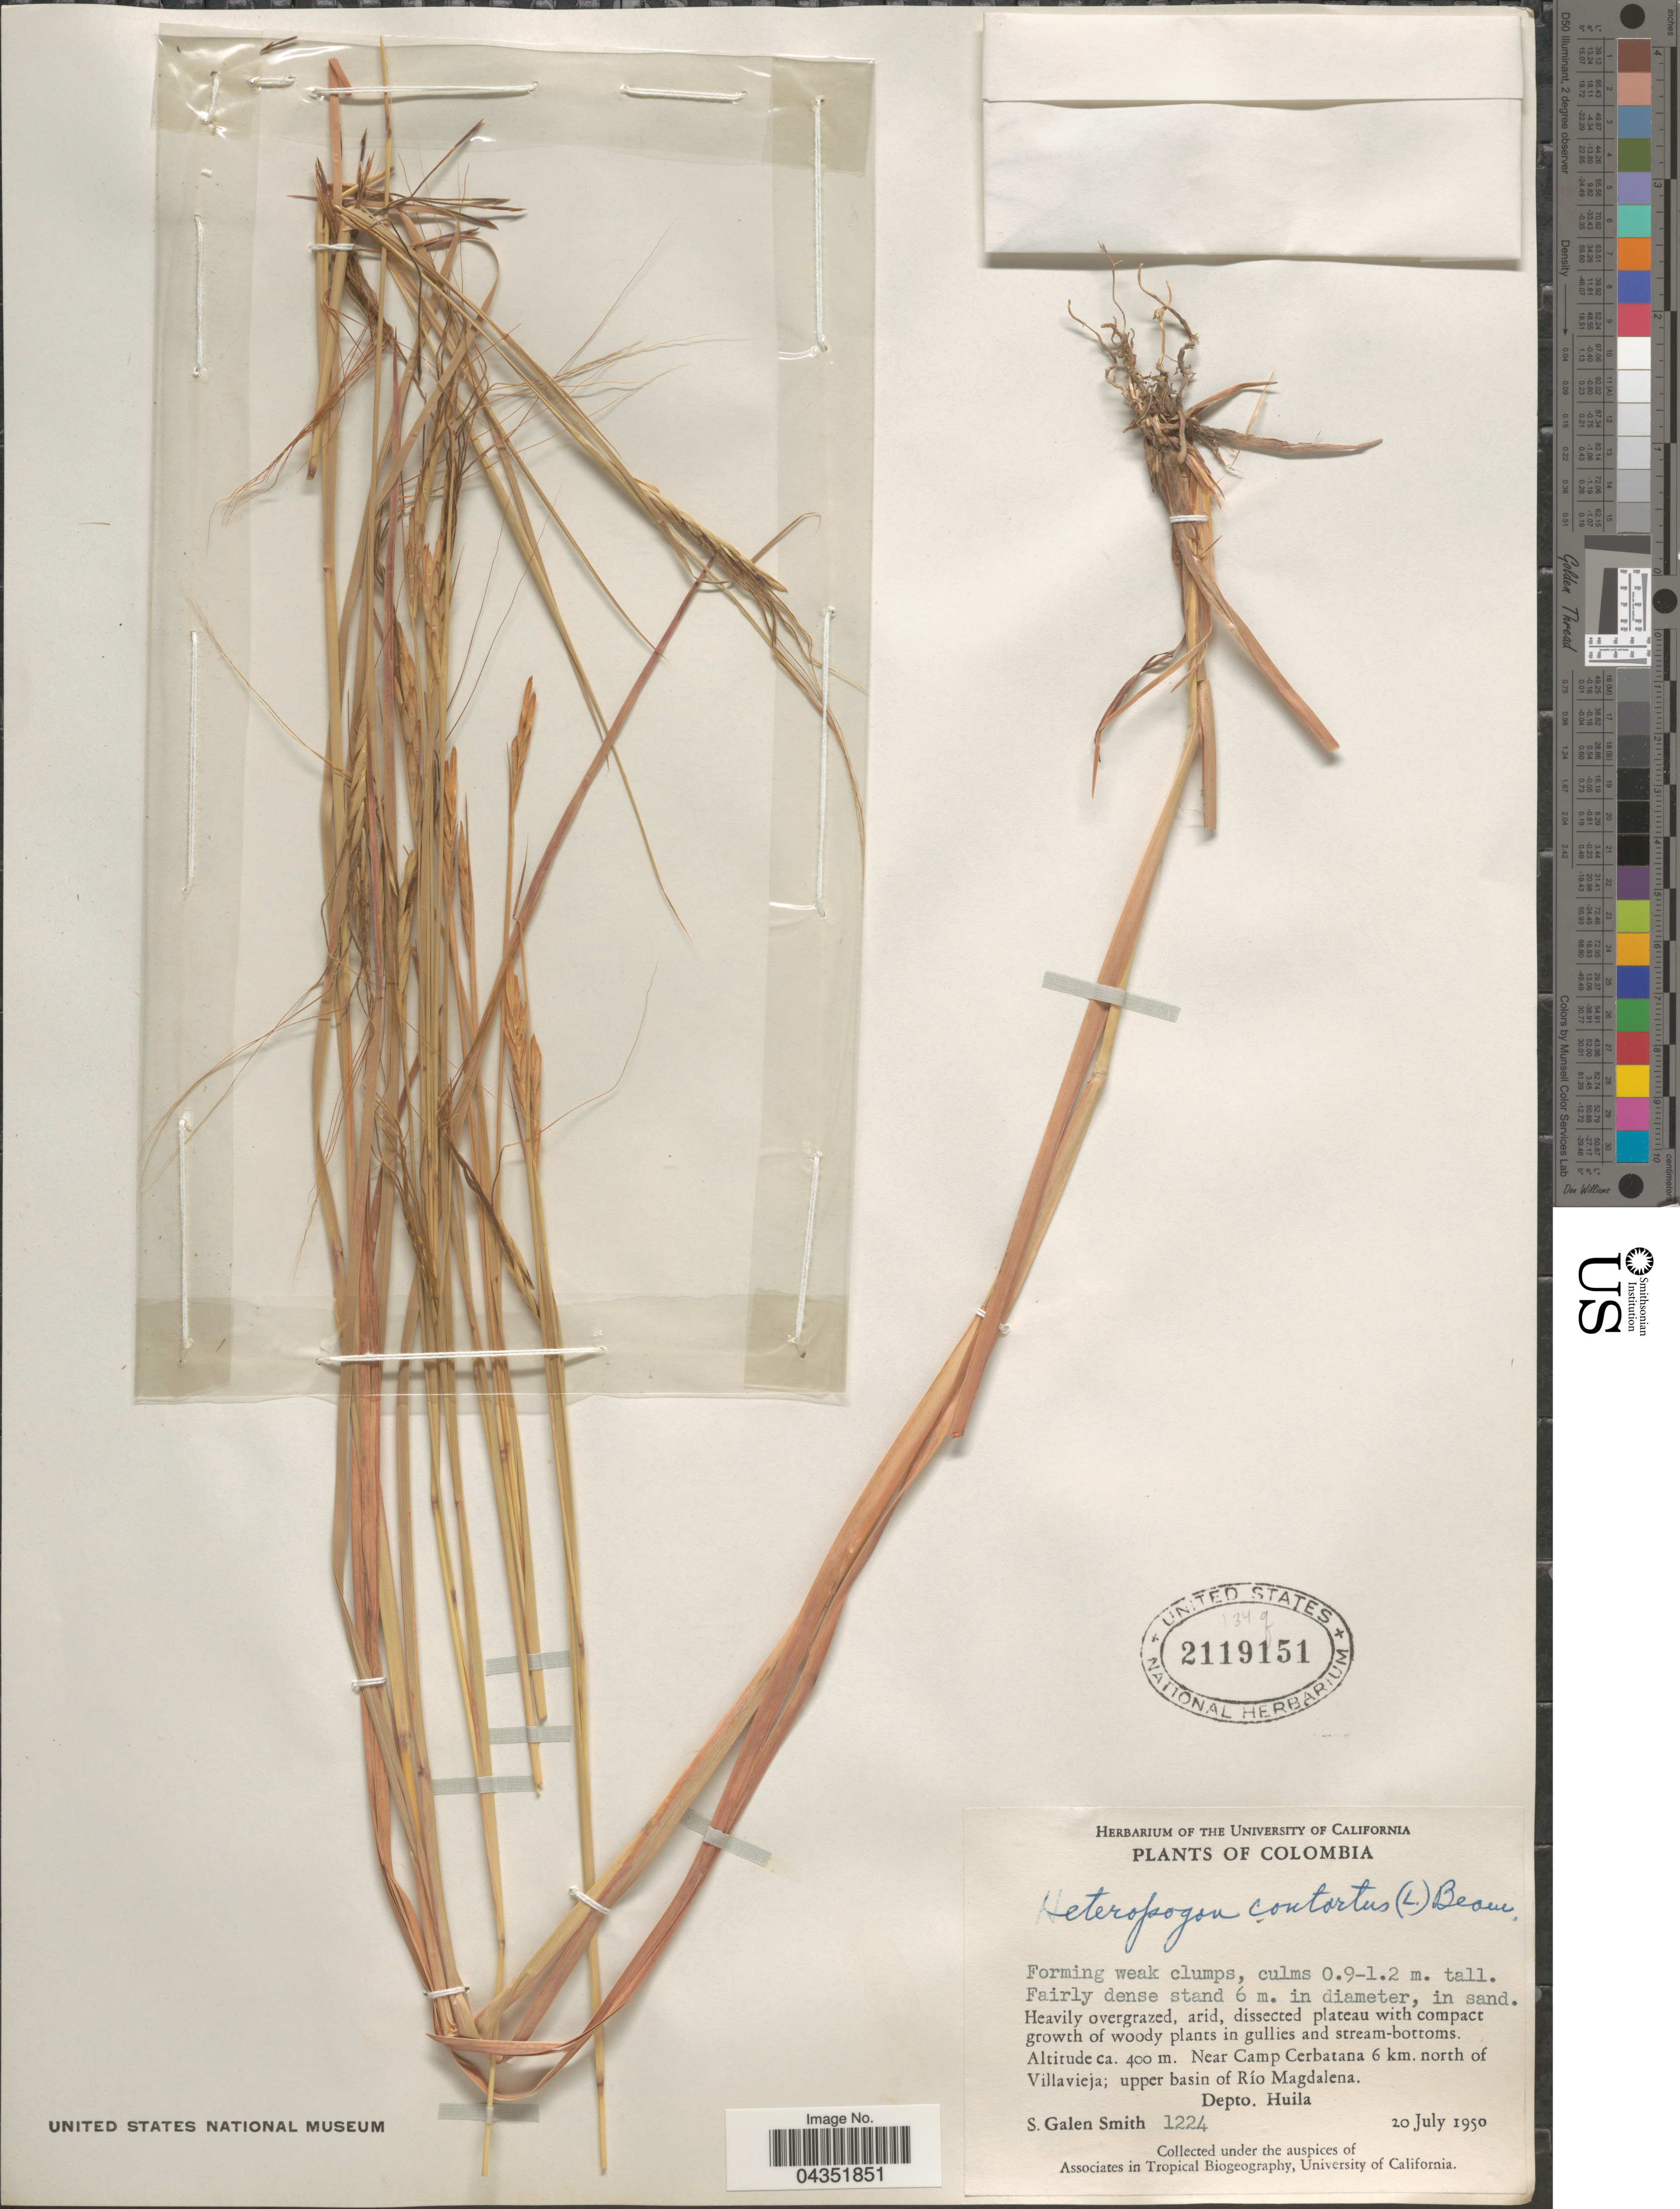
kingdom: Plantae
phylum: Tracheophyta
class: Liliopsida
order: Poales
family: Poaceae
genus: Heteropogon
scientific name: Heteropogon contortus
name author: (L.) P. Beauv. ex Roem. & Schult.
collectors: S. G. Smith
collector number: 1224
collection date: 1950-07-20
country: Colombia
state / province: Huila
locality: Near Camp Cerbatana 6 km. north of Villavieja; upper basin of Río Magdalena. Depto. Huila.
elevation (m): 400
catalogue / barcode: US 2119151